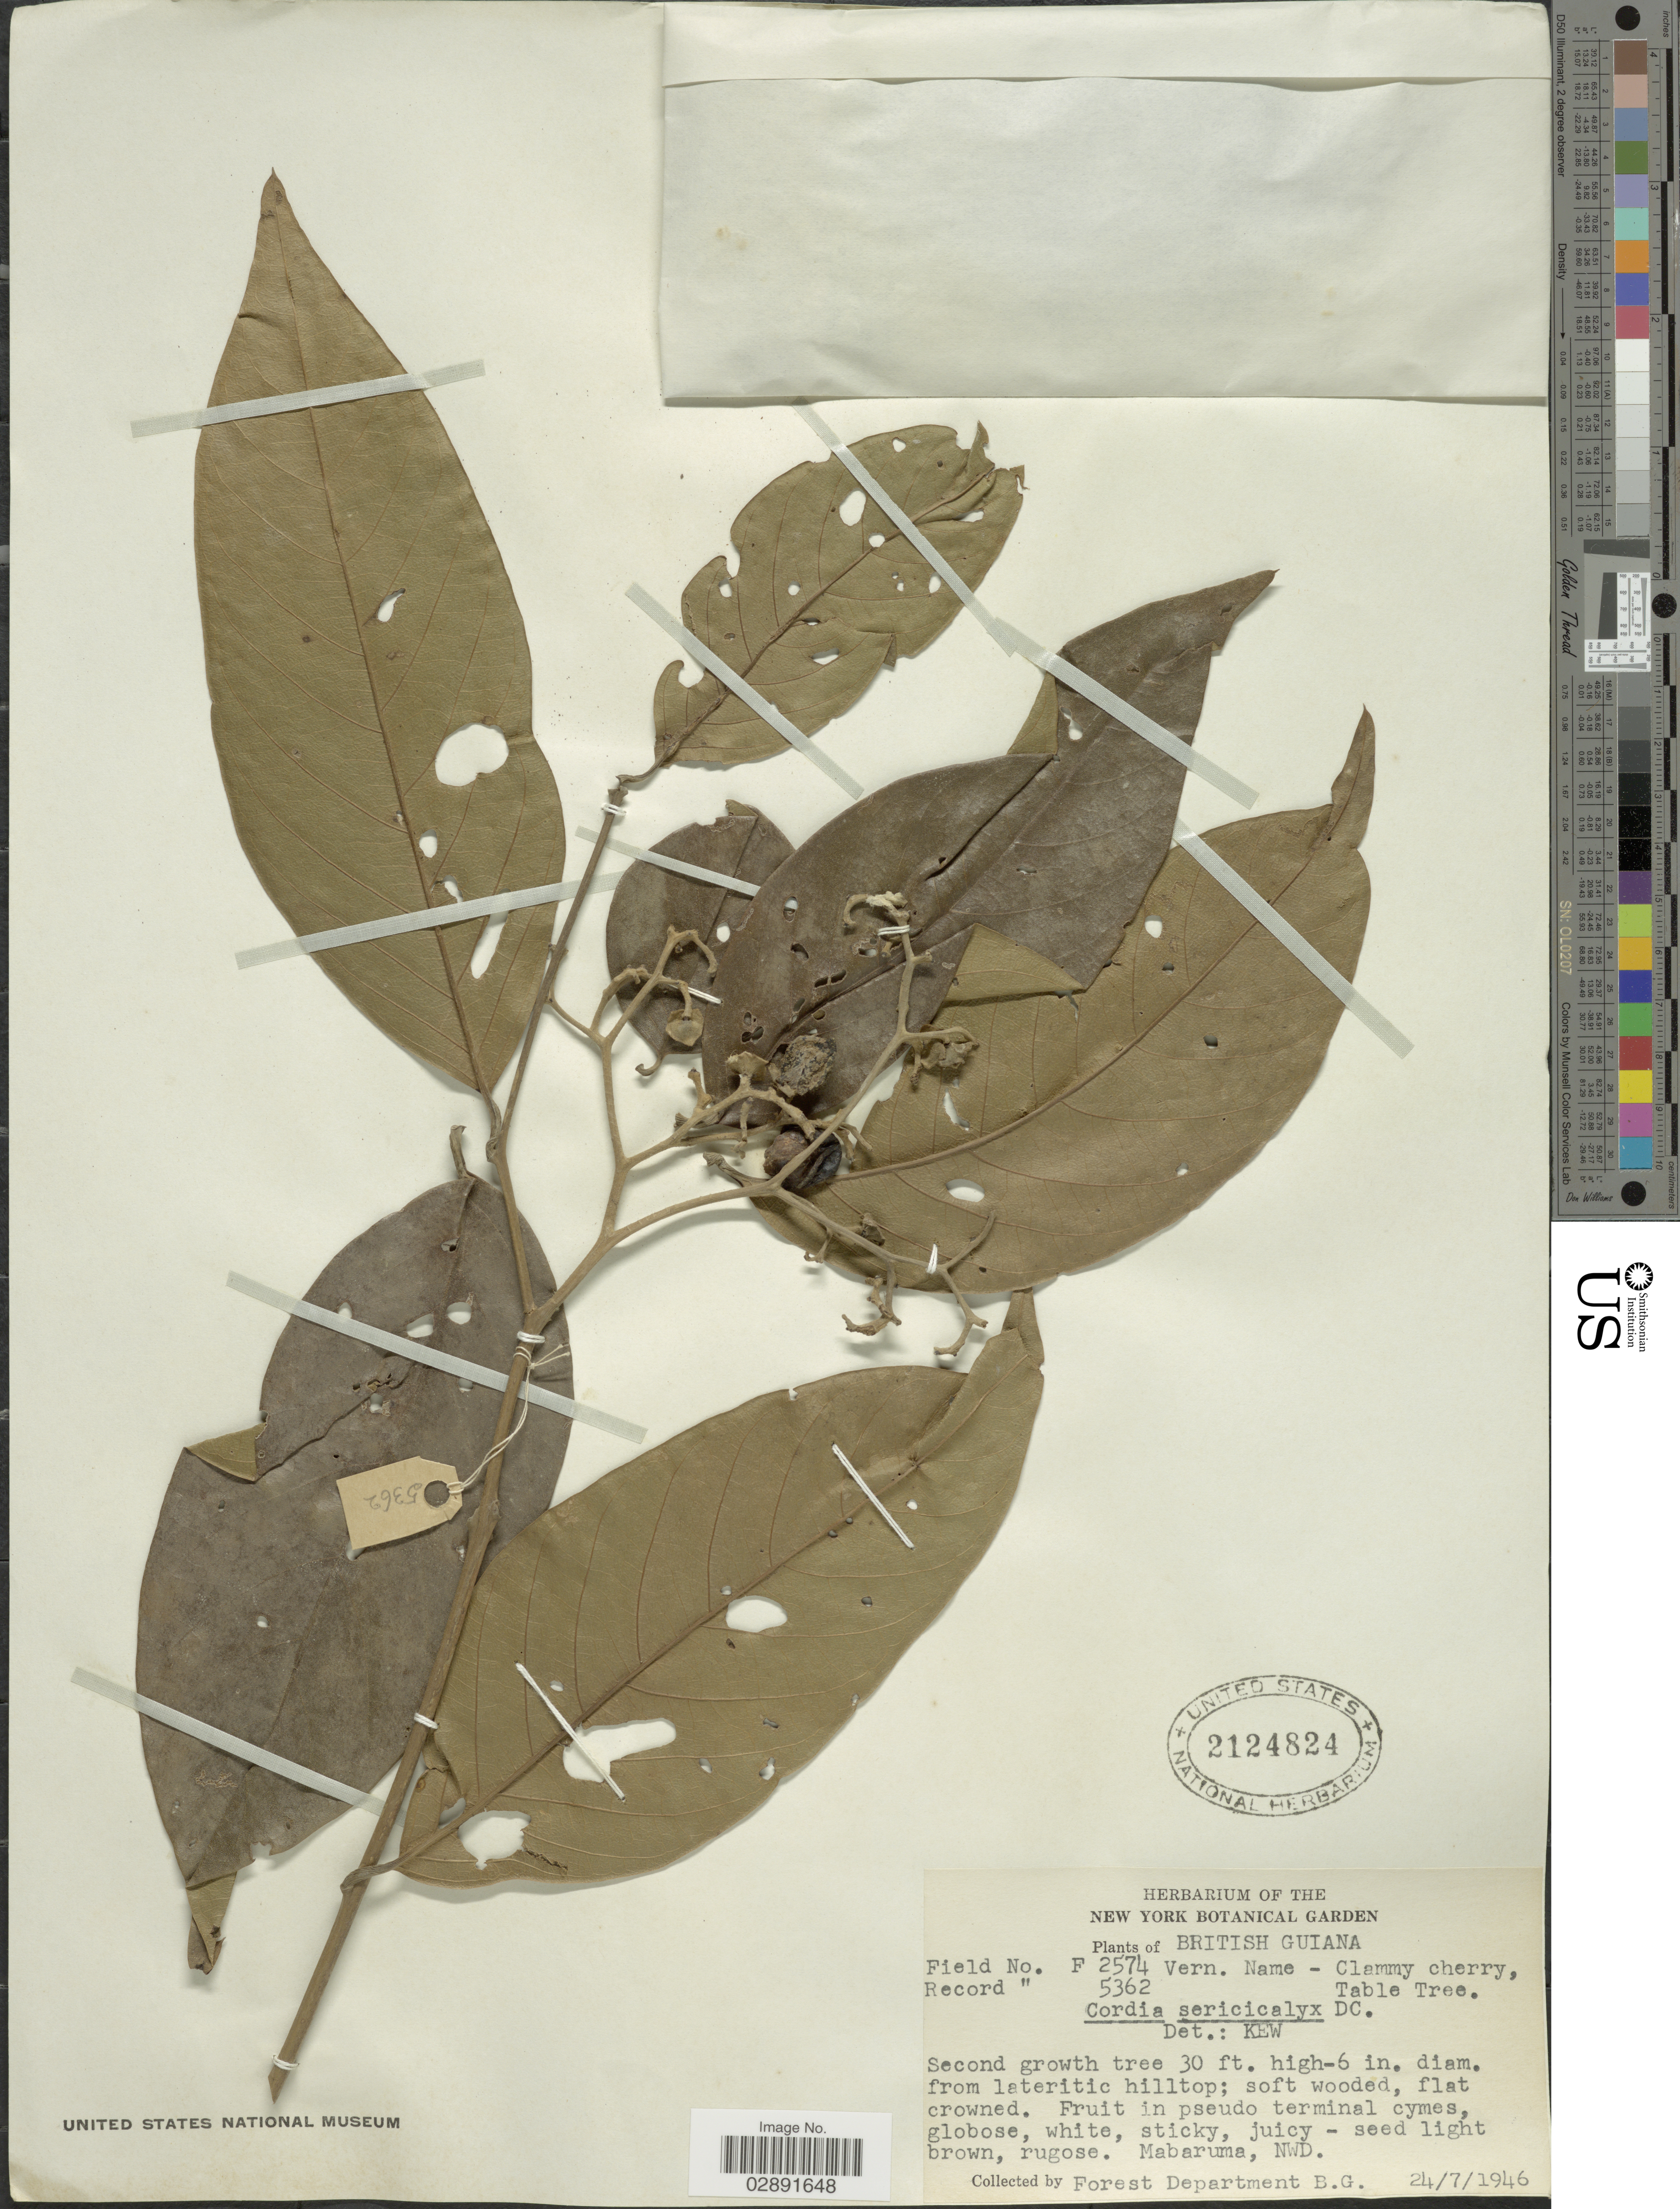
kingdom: Plantae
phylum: Tracheophyta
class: Magnoliopsida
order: Boraginales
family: Cordiaceae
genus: Cordia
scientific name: Cordia sericicalyx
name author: A. DC. in DC.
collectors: Forest Dept. B. G.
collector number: F2574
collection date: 1946-07-24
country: Guyana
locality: British Guiana. Mabaruma, NWD.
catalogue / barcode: US 2124824